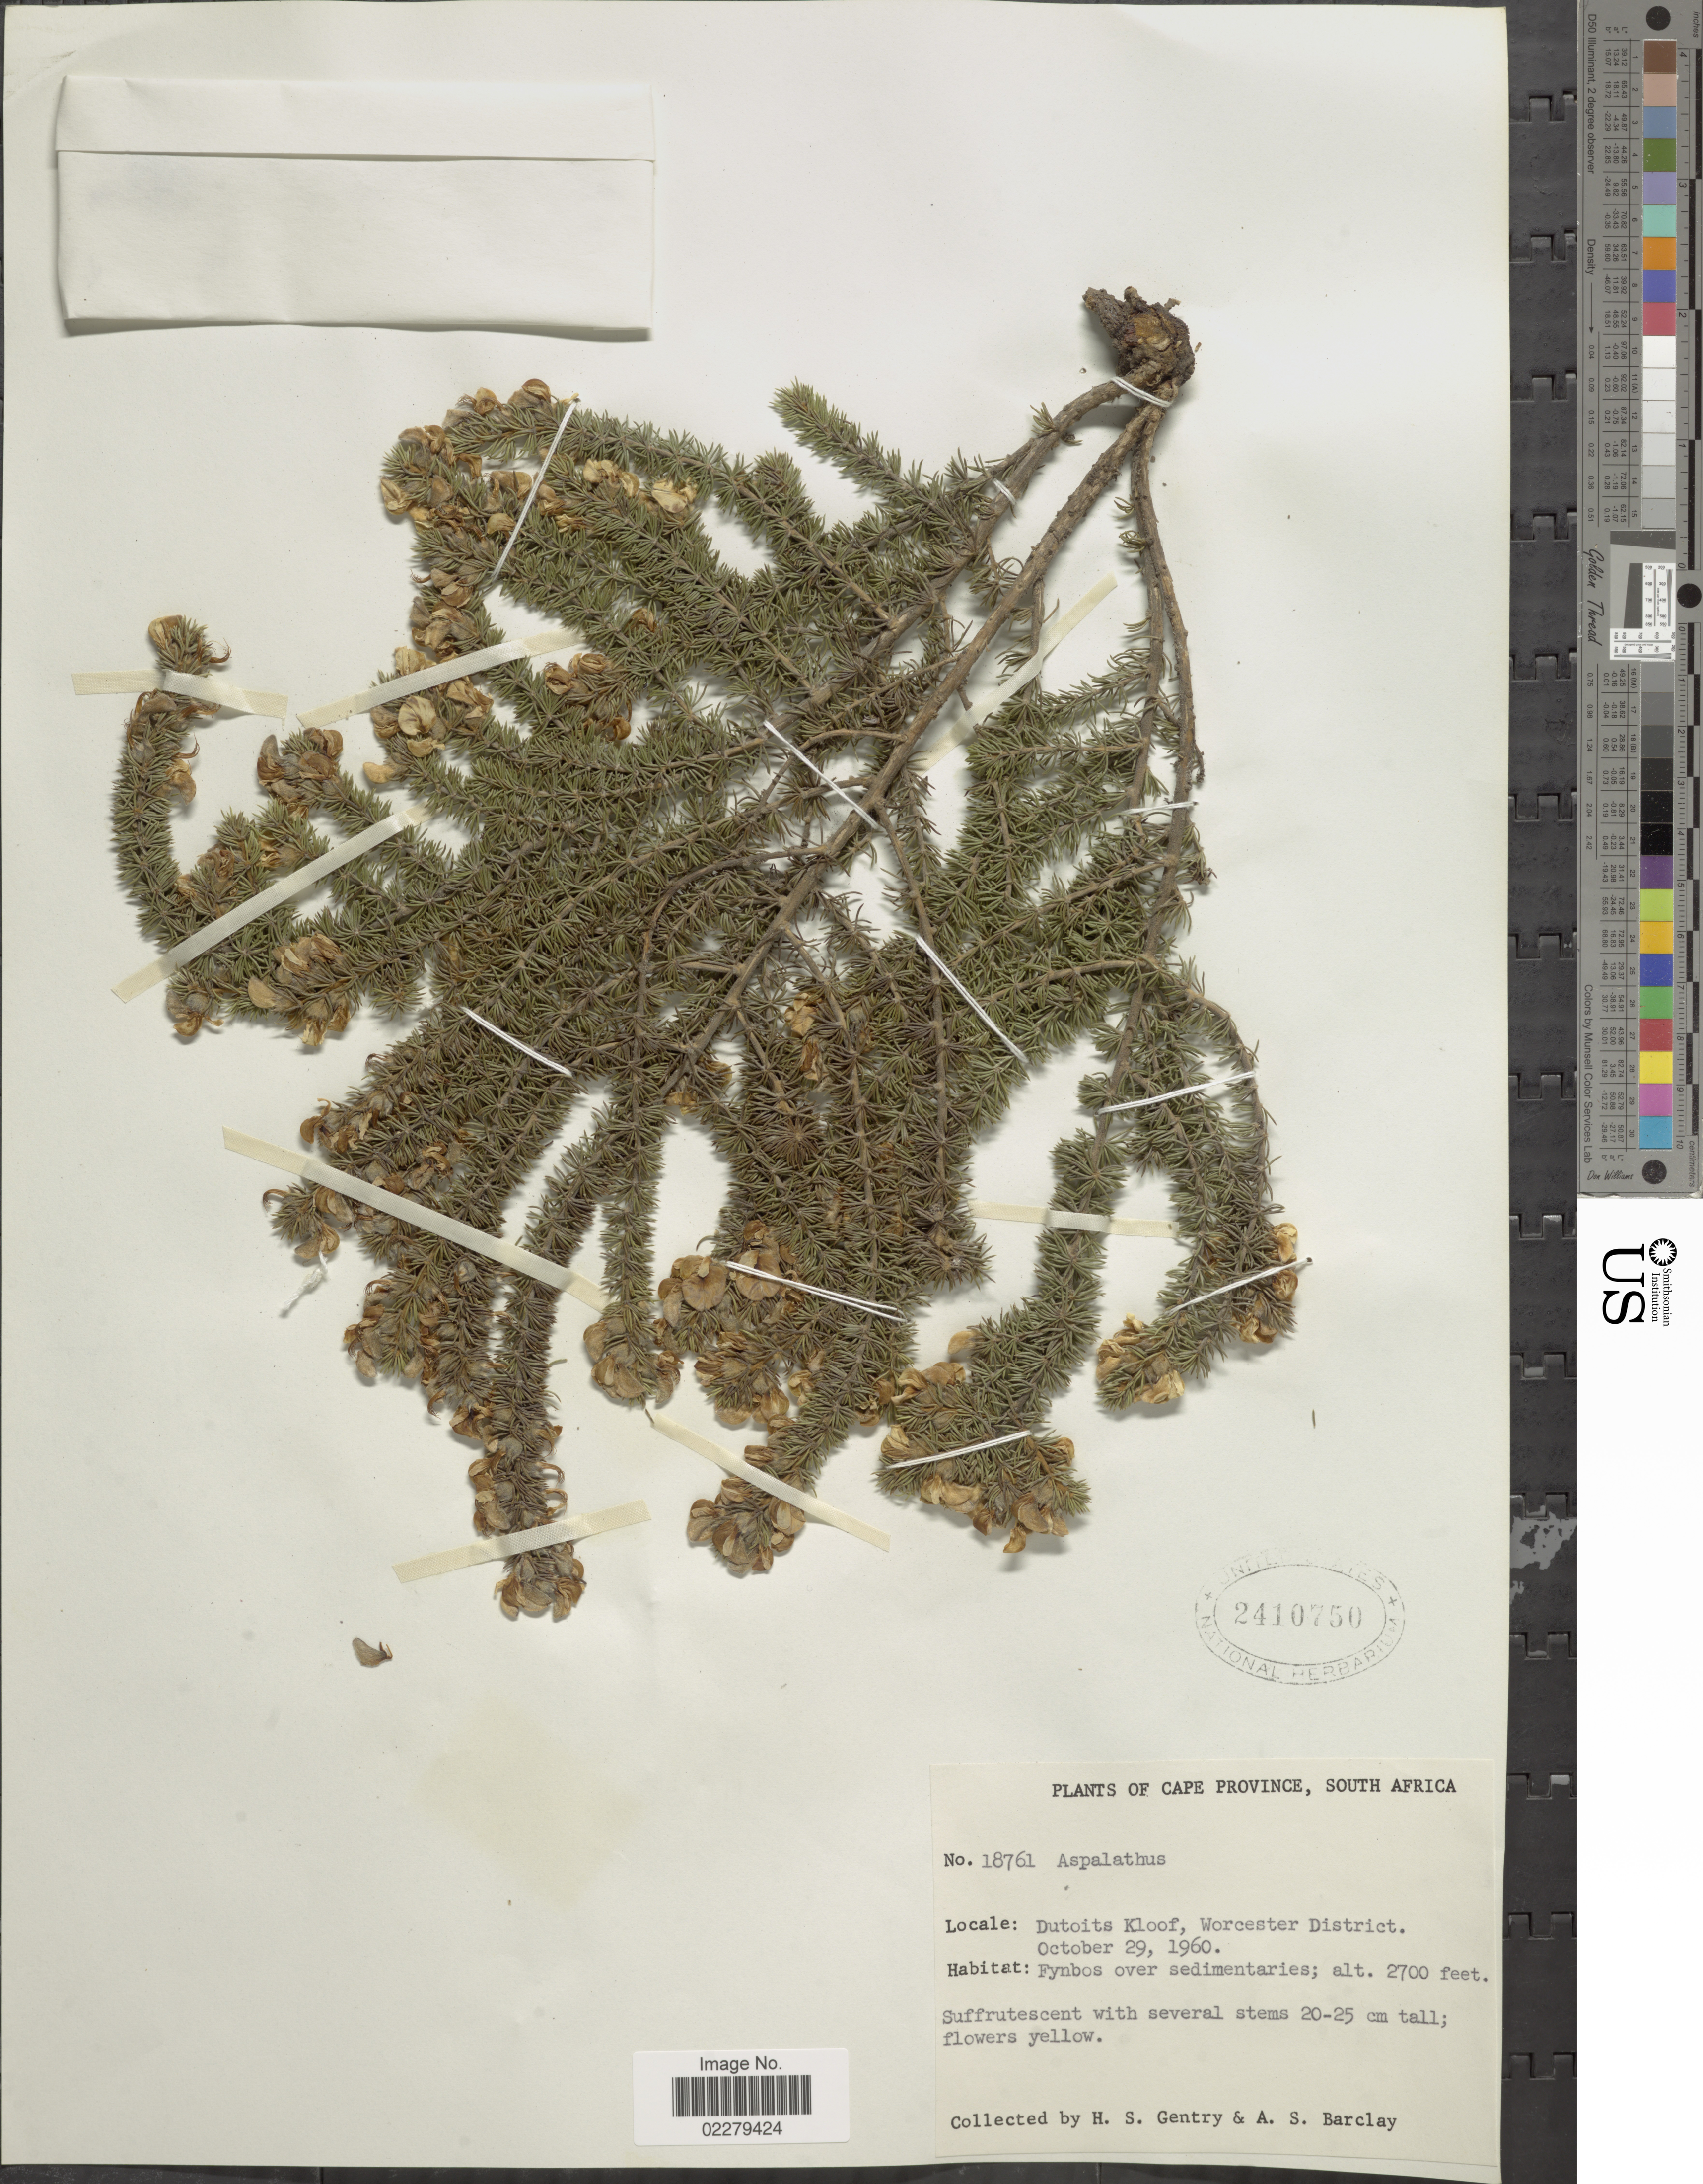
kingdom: Plantae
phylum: Tracheophyta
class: Magnoliopsida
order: Fabales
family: Fabaceae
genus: Aspalathus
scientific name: Aspalathus sp.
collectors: H. S. Gentry & A. S. Barclay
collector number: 18761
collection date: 1960-10-29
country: South Africa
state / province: Western Cape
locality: Dutoits Kloof, Worcester District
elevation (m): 823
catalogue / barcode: US 2410750